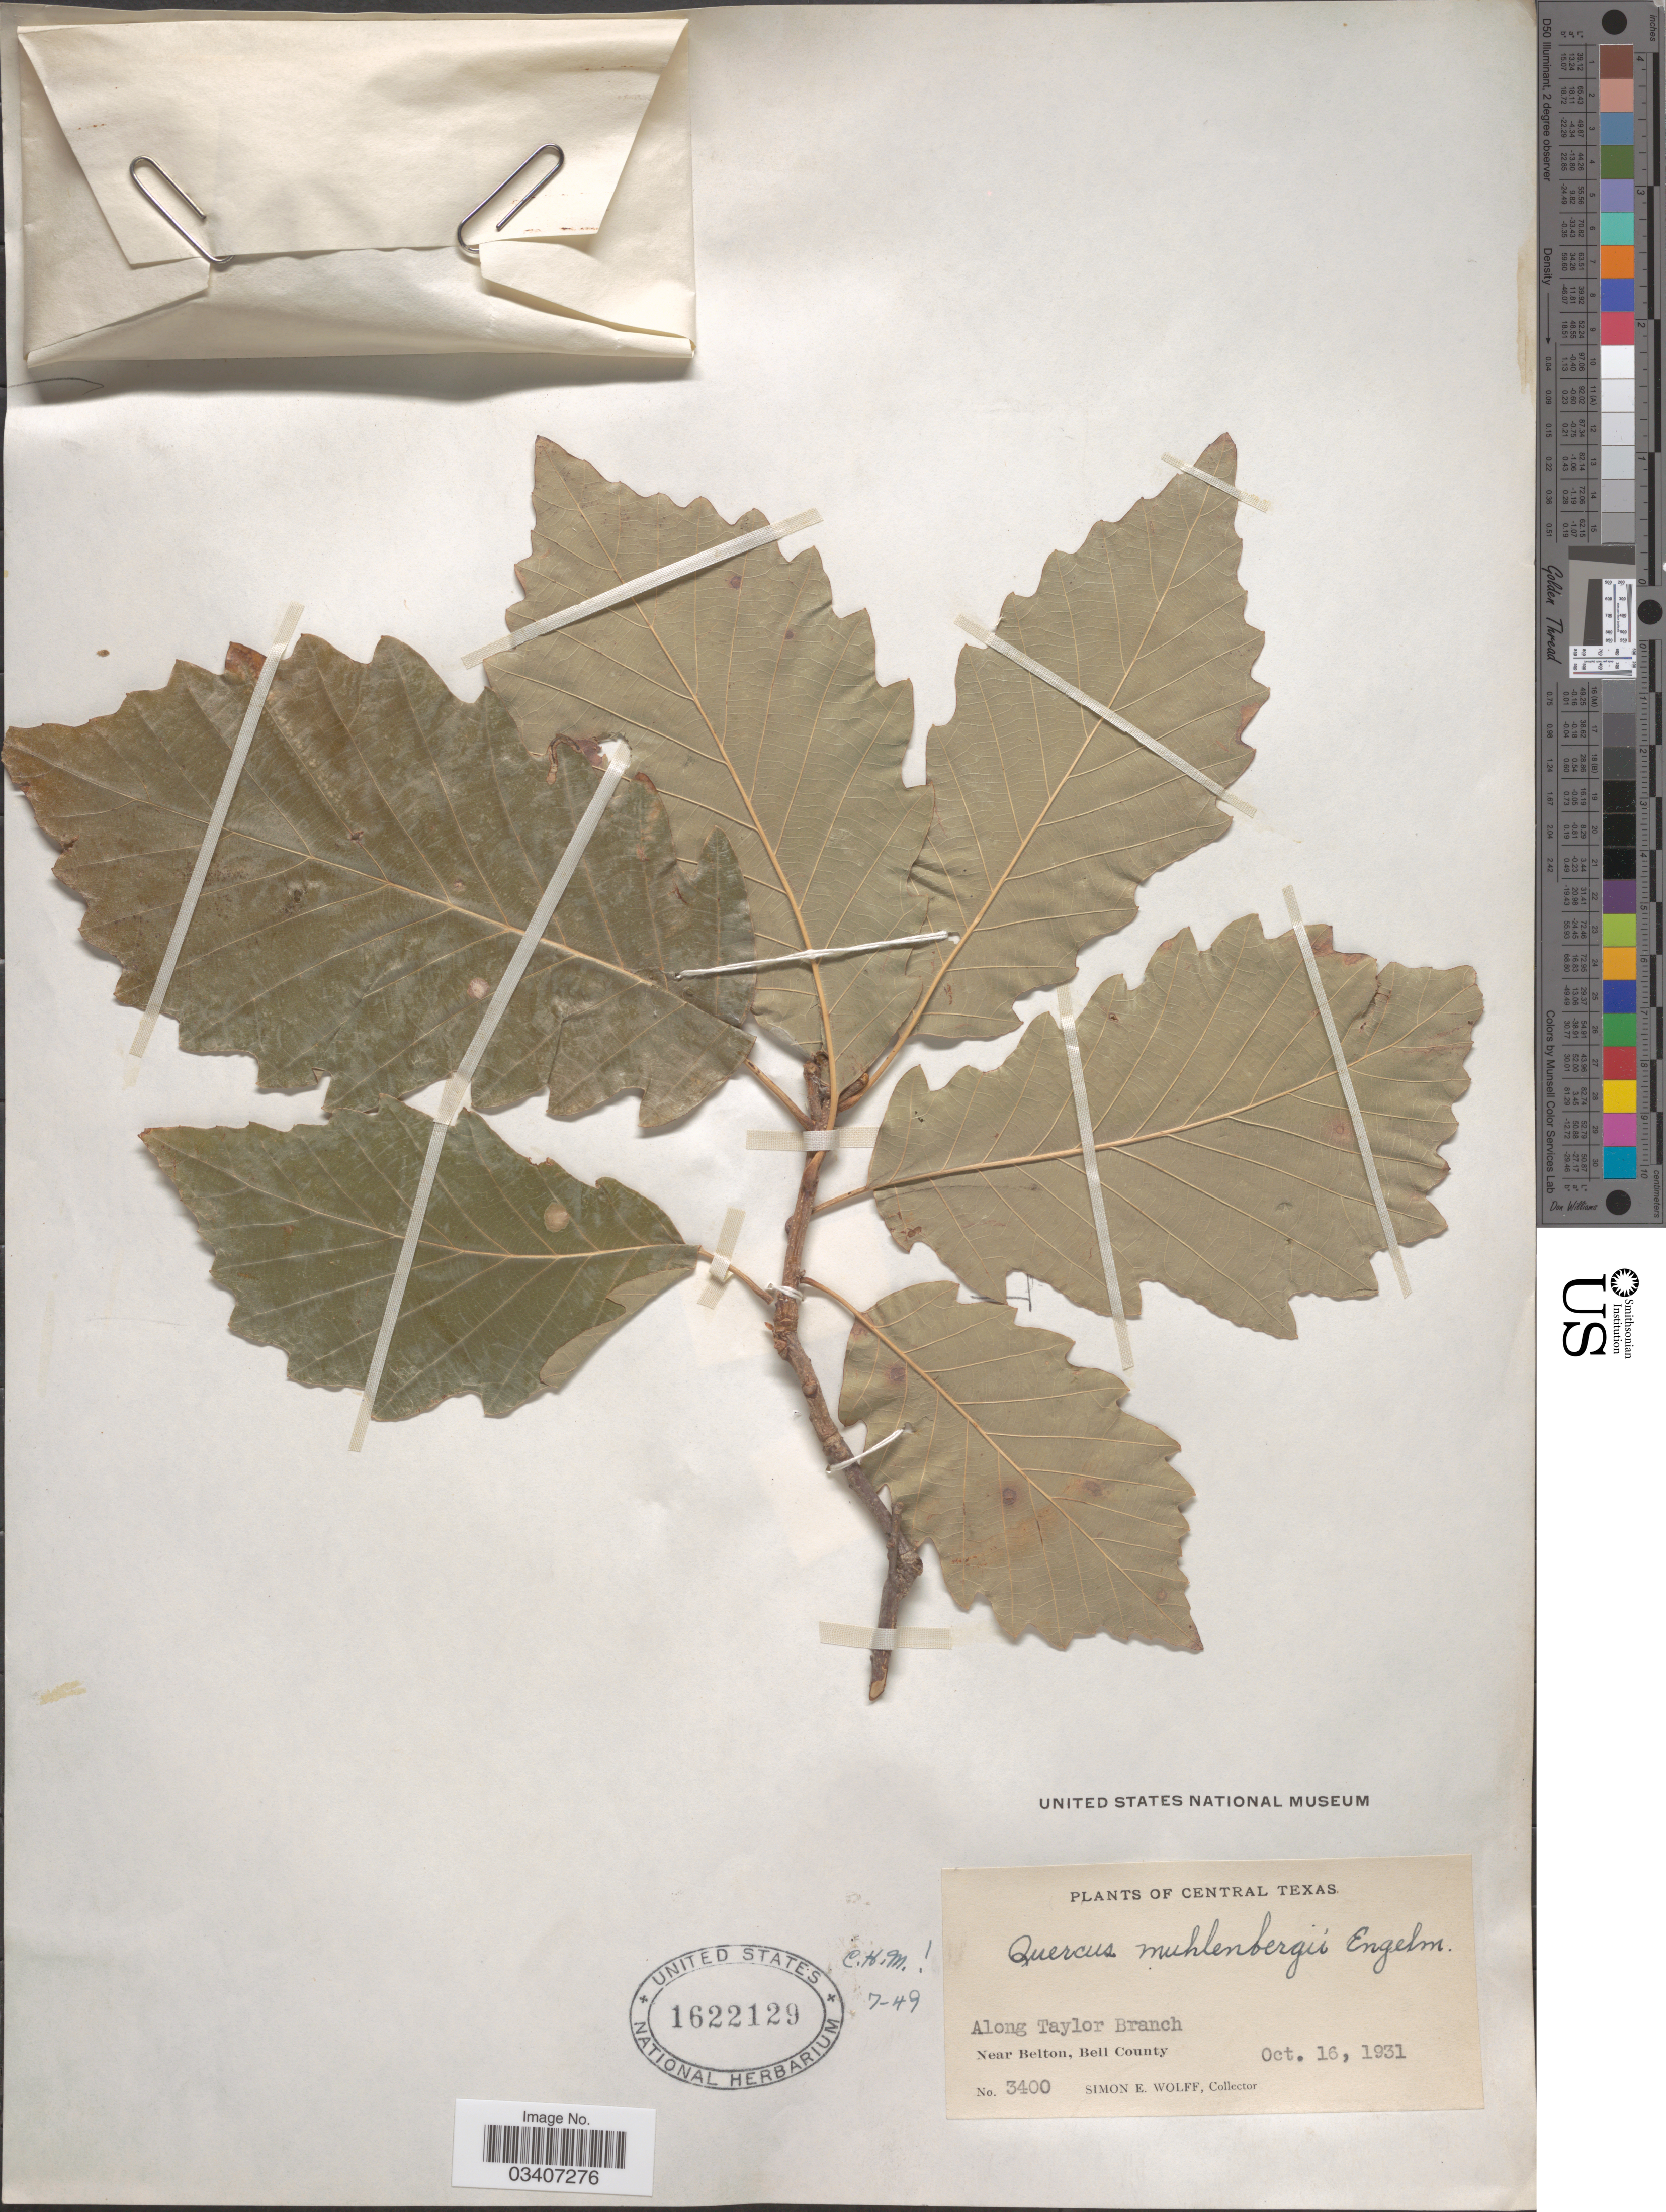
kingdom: Plantae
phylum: Tracheophyta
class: Magnoliopsida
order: Fagales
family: Fagaceae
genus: Quercus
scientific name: Quercus muehlenbergii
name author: Engelm.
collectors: S. E. Wolff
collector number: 3400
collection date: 1931-10-16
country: United States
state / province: Texas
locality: Central Texas. Along Taylor Branch. Near Belton, Bell County.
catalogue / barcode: US 1622129